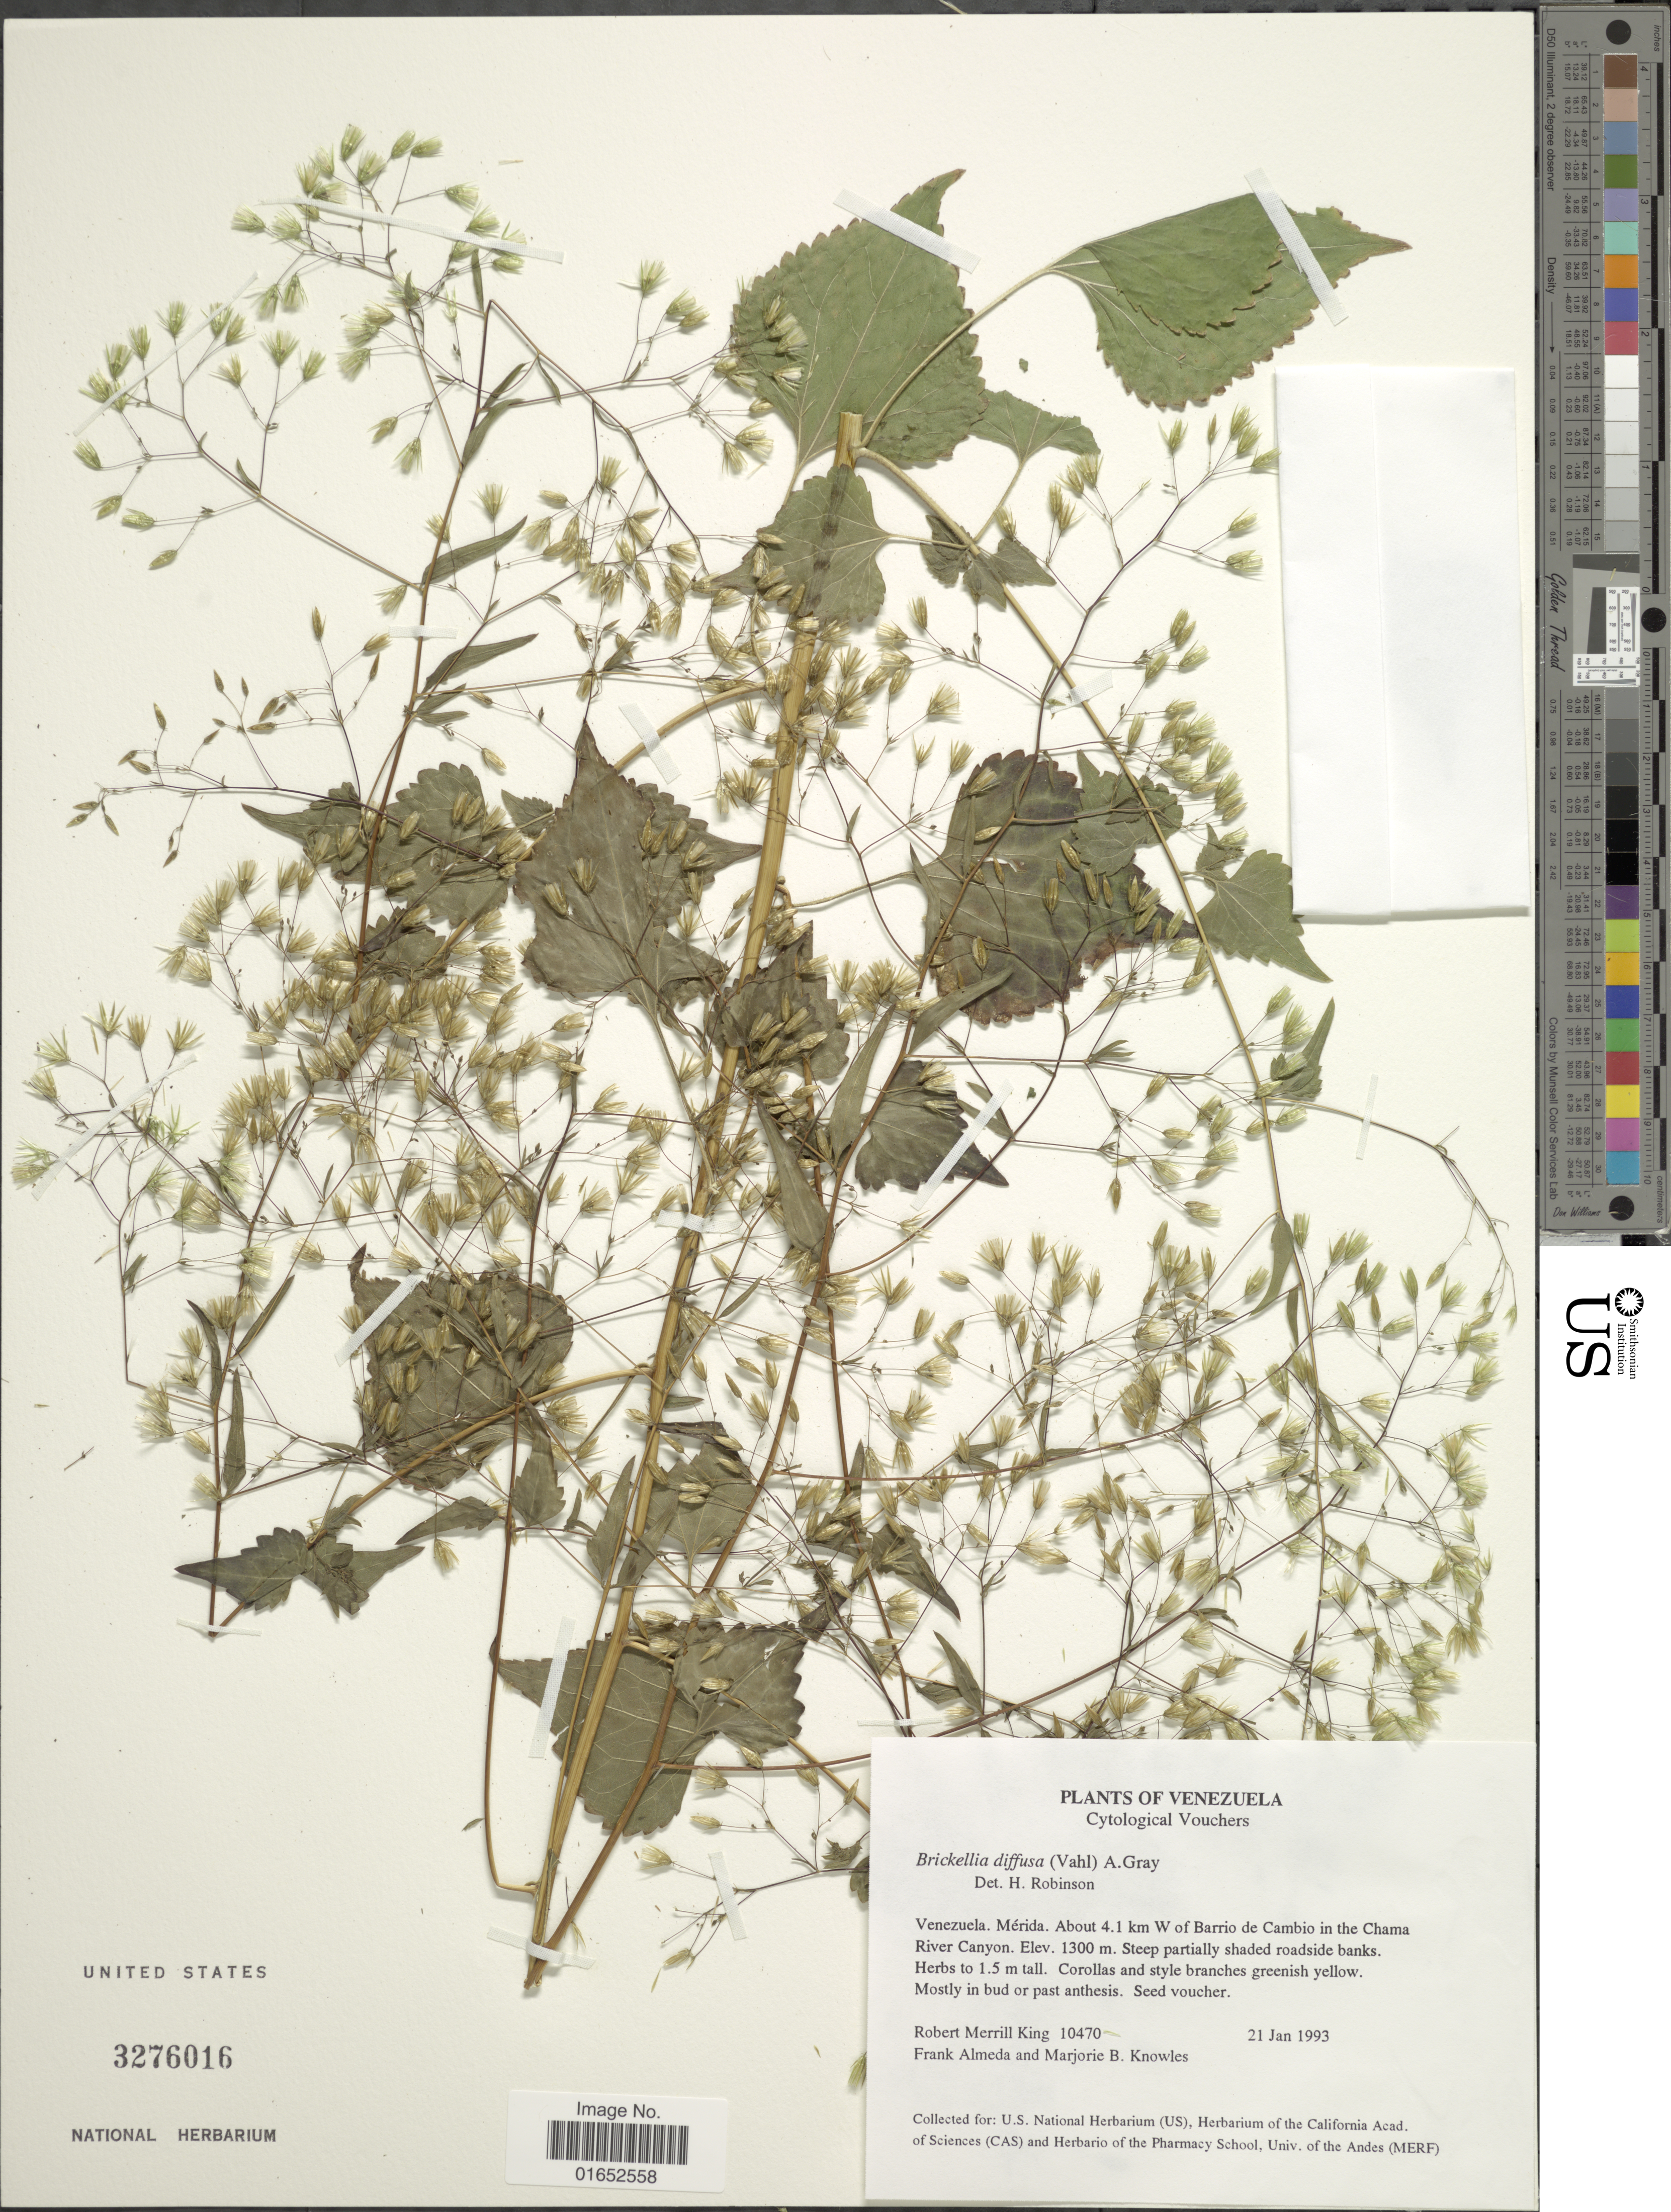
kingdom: Plantae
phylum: Tracheophyta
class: Magnoliopsida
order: Asterales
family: Asteraceae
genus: Brickellia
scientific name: Brickellia diffusa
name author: (Vahl) A. Gray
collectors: R. M. King, F. Almeda & M. B. Knowles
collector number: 10470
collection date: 1993-01-21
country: Venezuela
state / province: Mérida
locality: About 4.1 km W of Barrio de Cambo in the Chama River Canyon. Steep partially shaded roadside banks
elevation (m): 1300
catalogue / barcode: US 32766016